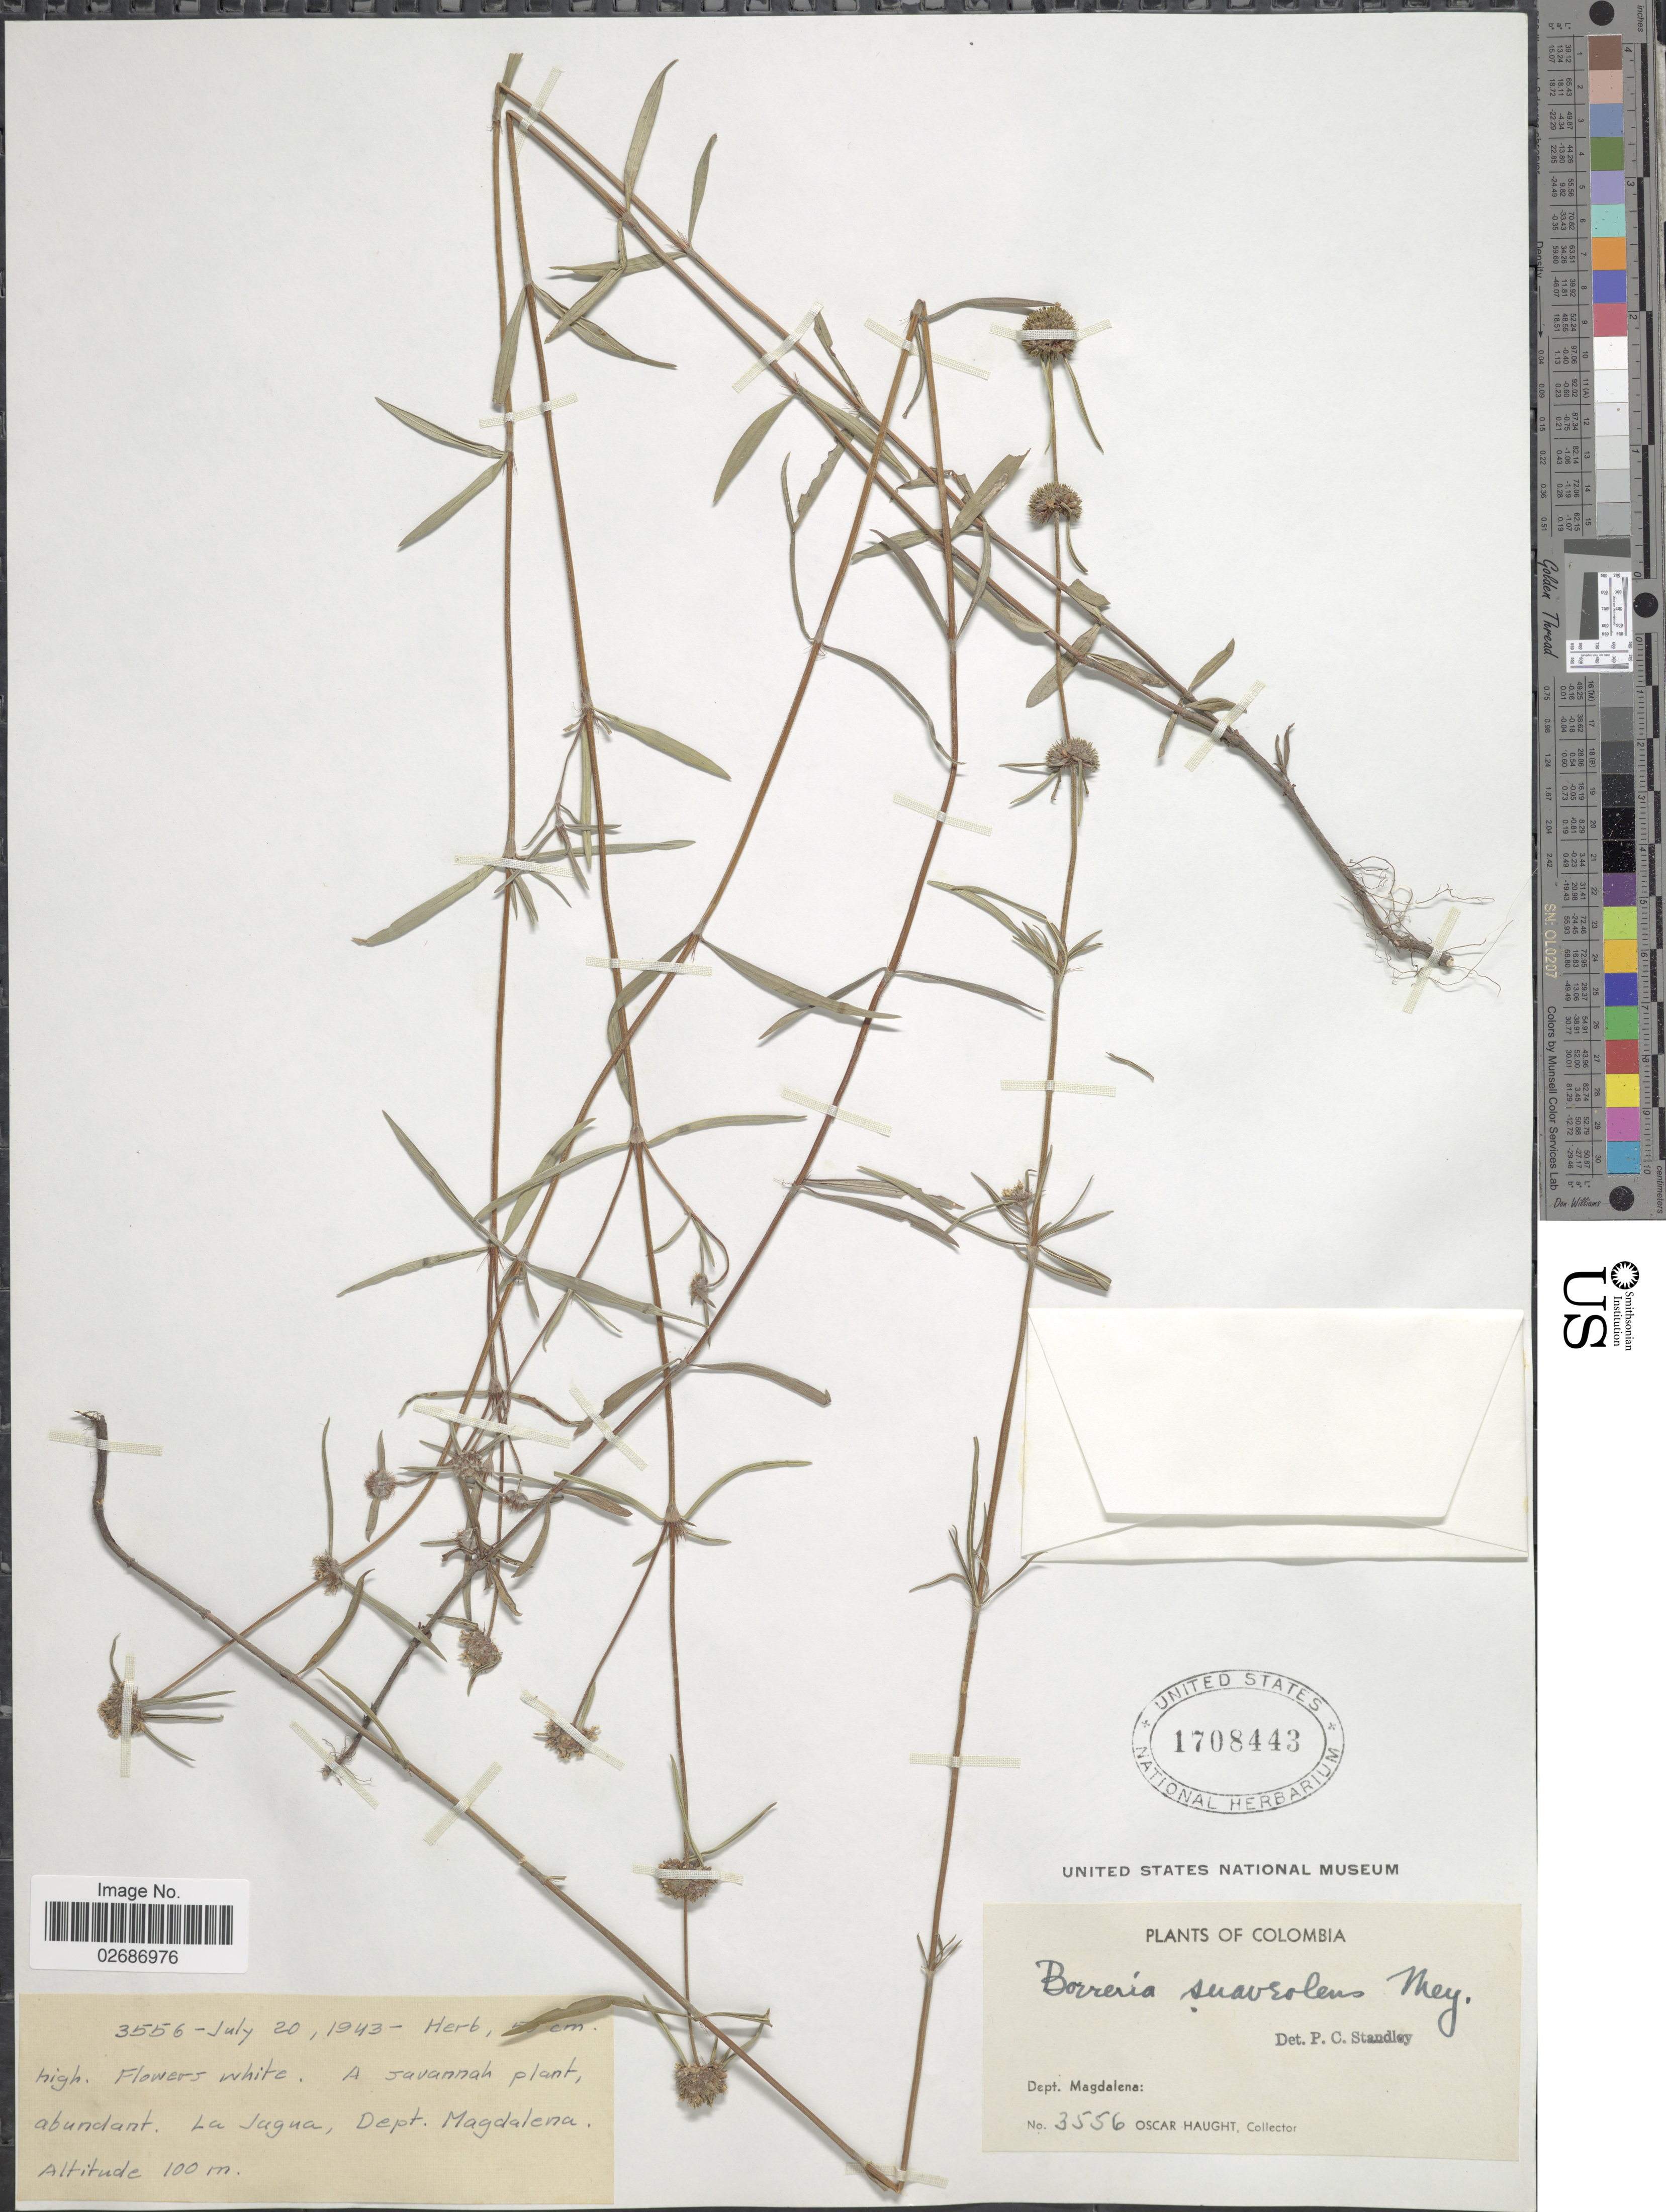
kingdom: Plantae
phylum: Tracheophyta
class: Magnoliopsida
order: Gentianales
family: Rubiaceae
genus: Borreria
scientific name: Borreria suaveolens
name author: G. Mey.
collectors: O. Haught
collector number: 3556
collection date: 1943-07-20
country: Colombia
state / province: Magdalena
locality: La Jugua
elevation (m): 100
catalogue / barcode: US 1708443